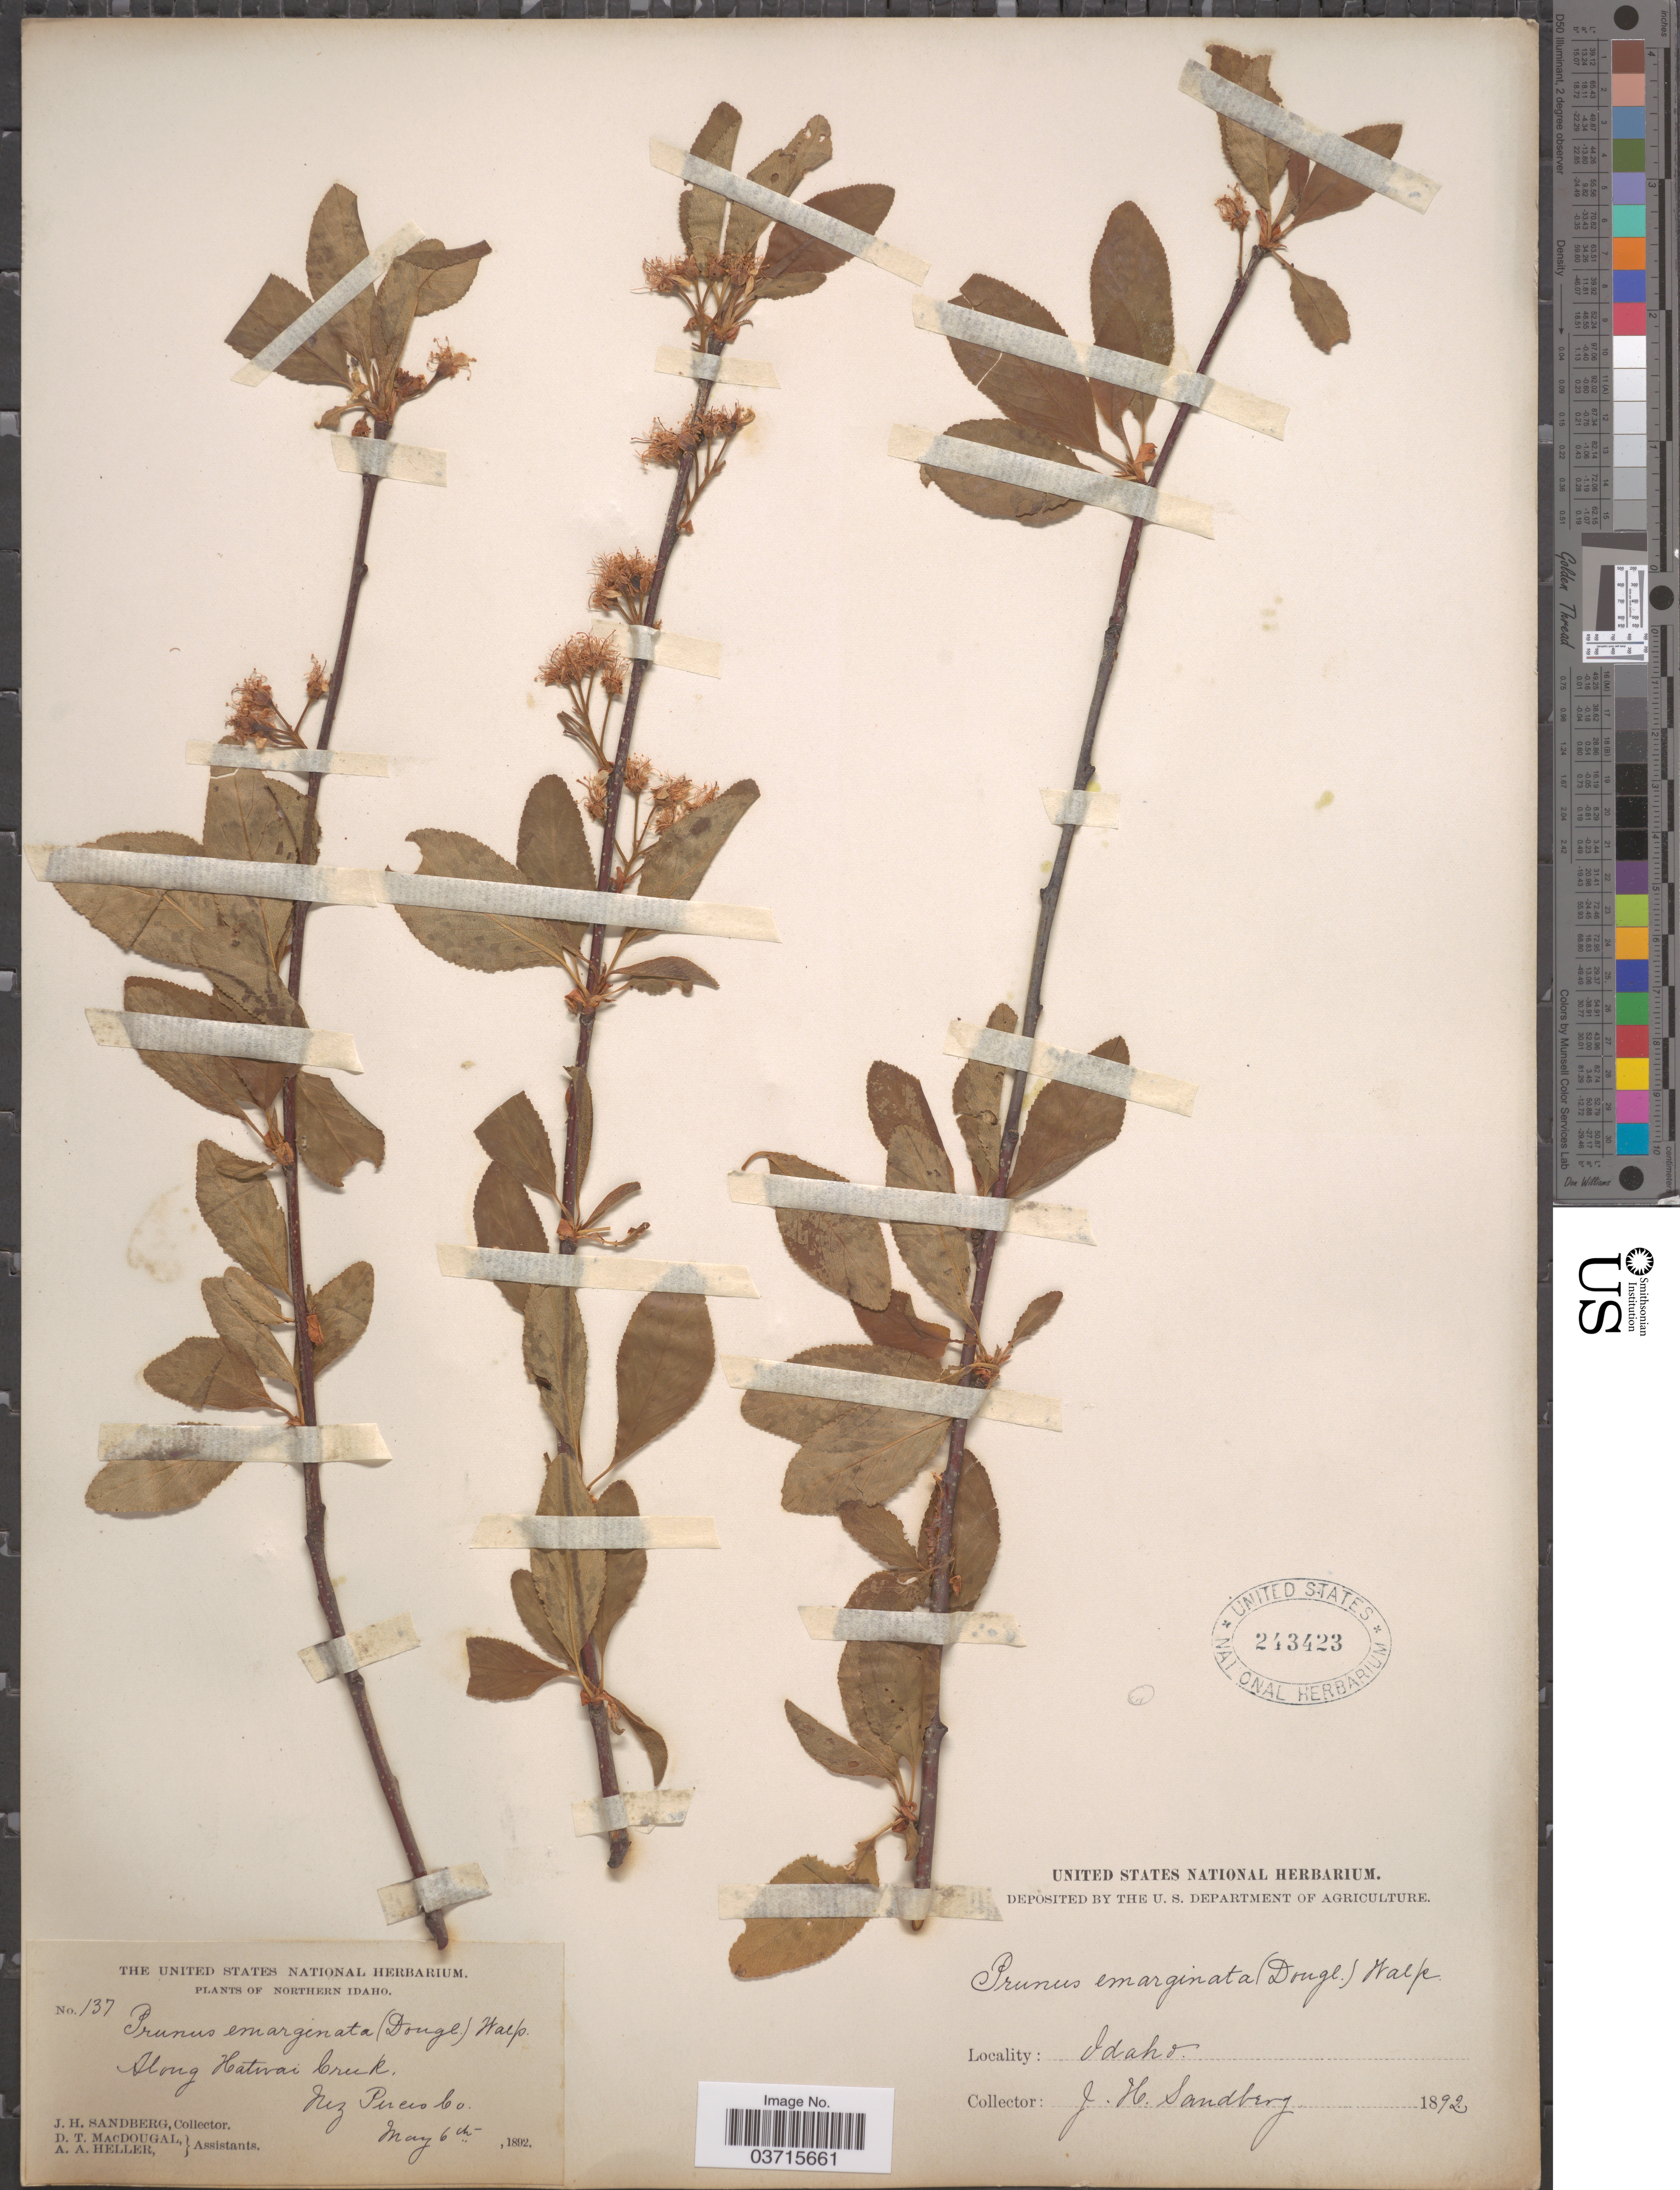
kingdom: Plantae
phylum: Tracheophyta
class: Magnoliopsida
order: Rosales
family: Rosaceae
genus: Prunus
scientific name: Prunus emarginata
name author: (Douglas ex Hook.) Eaton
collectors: J. H. Sandberg, D. T. MacDougal & A. A. Heller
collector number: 137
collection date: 1892-05-06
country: United States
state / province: Idaho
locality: Northern Idaho. Along Hatwai Creek, Nez Perces Co.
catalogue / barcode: US 243423